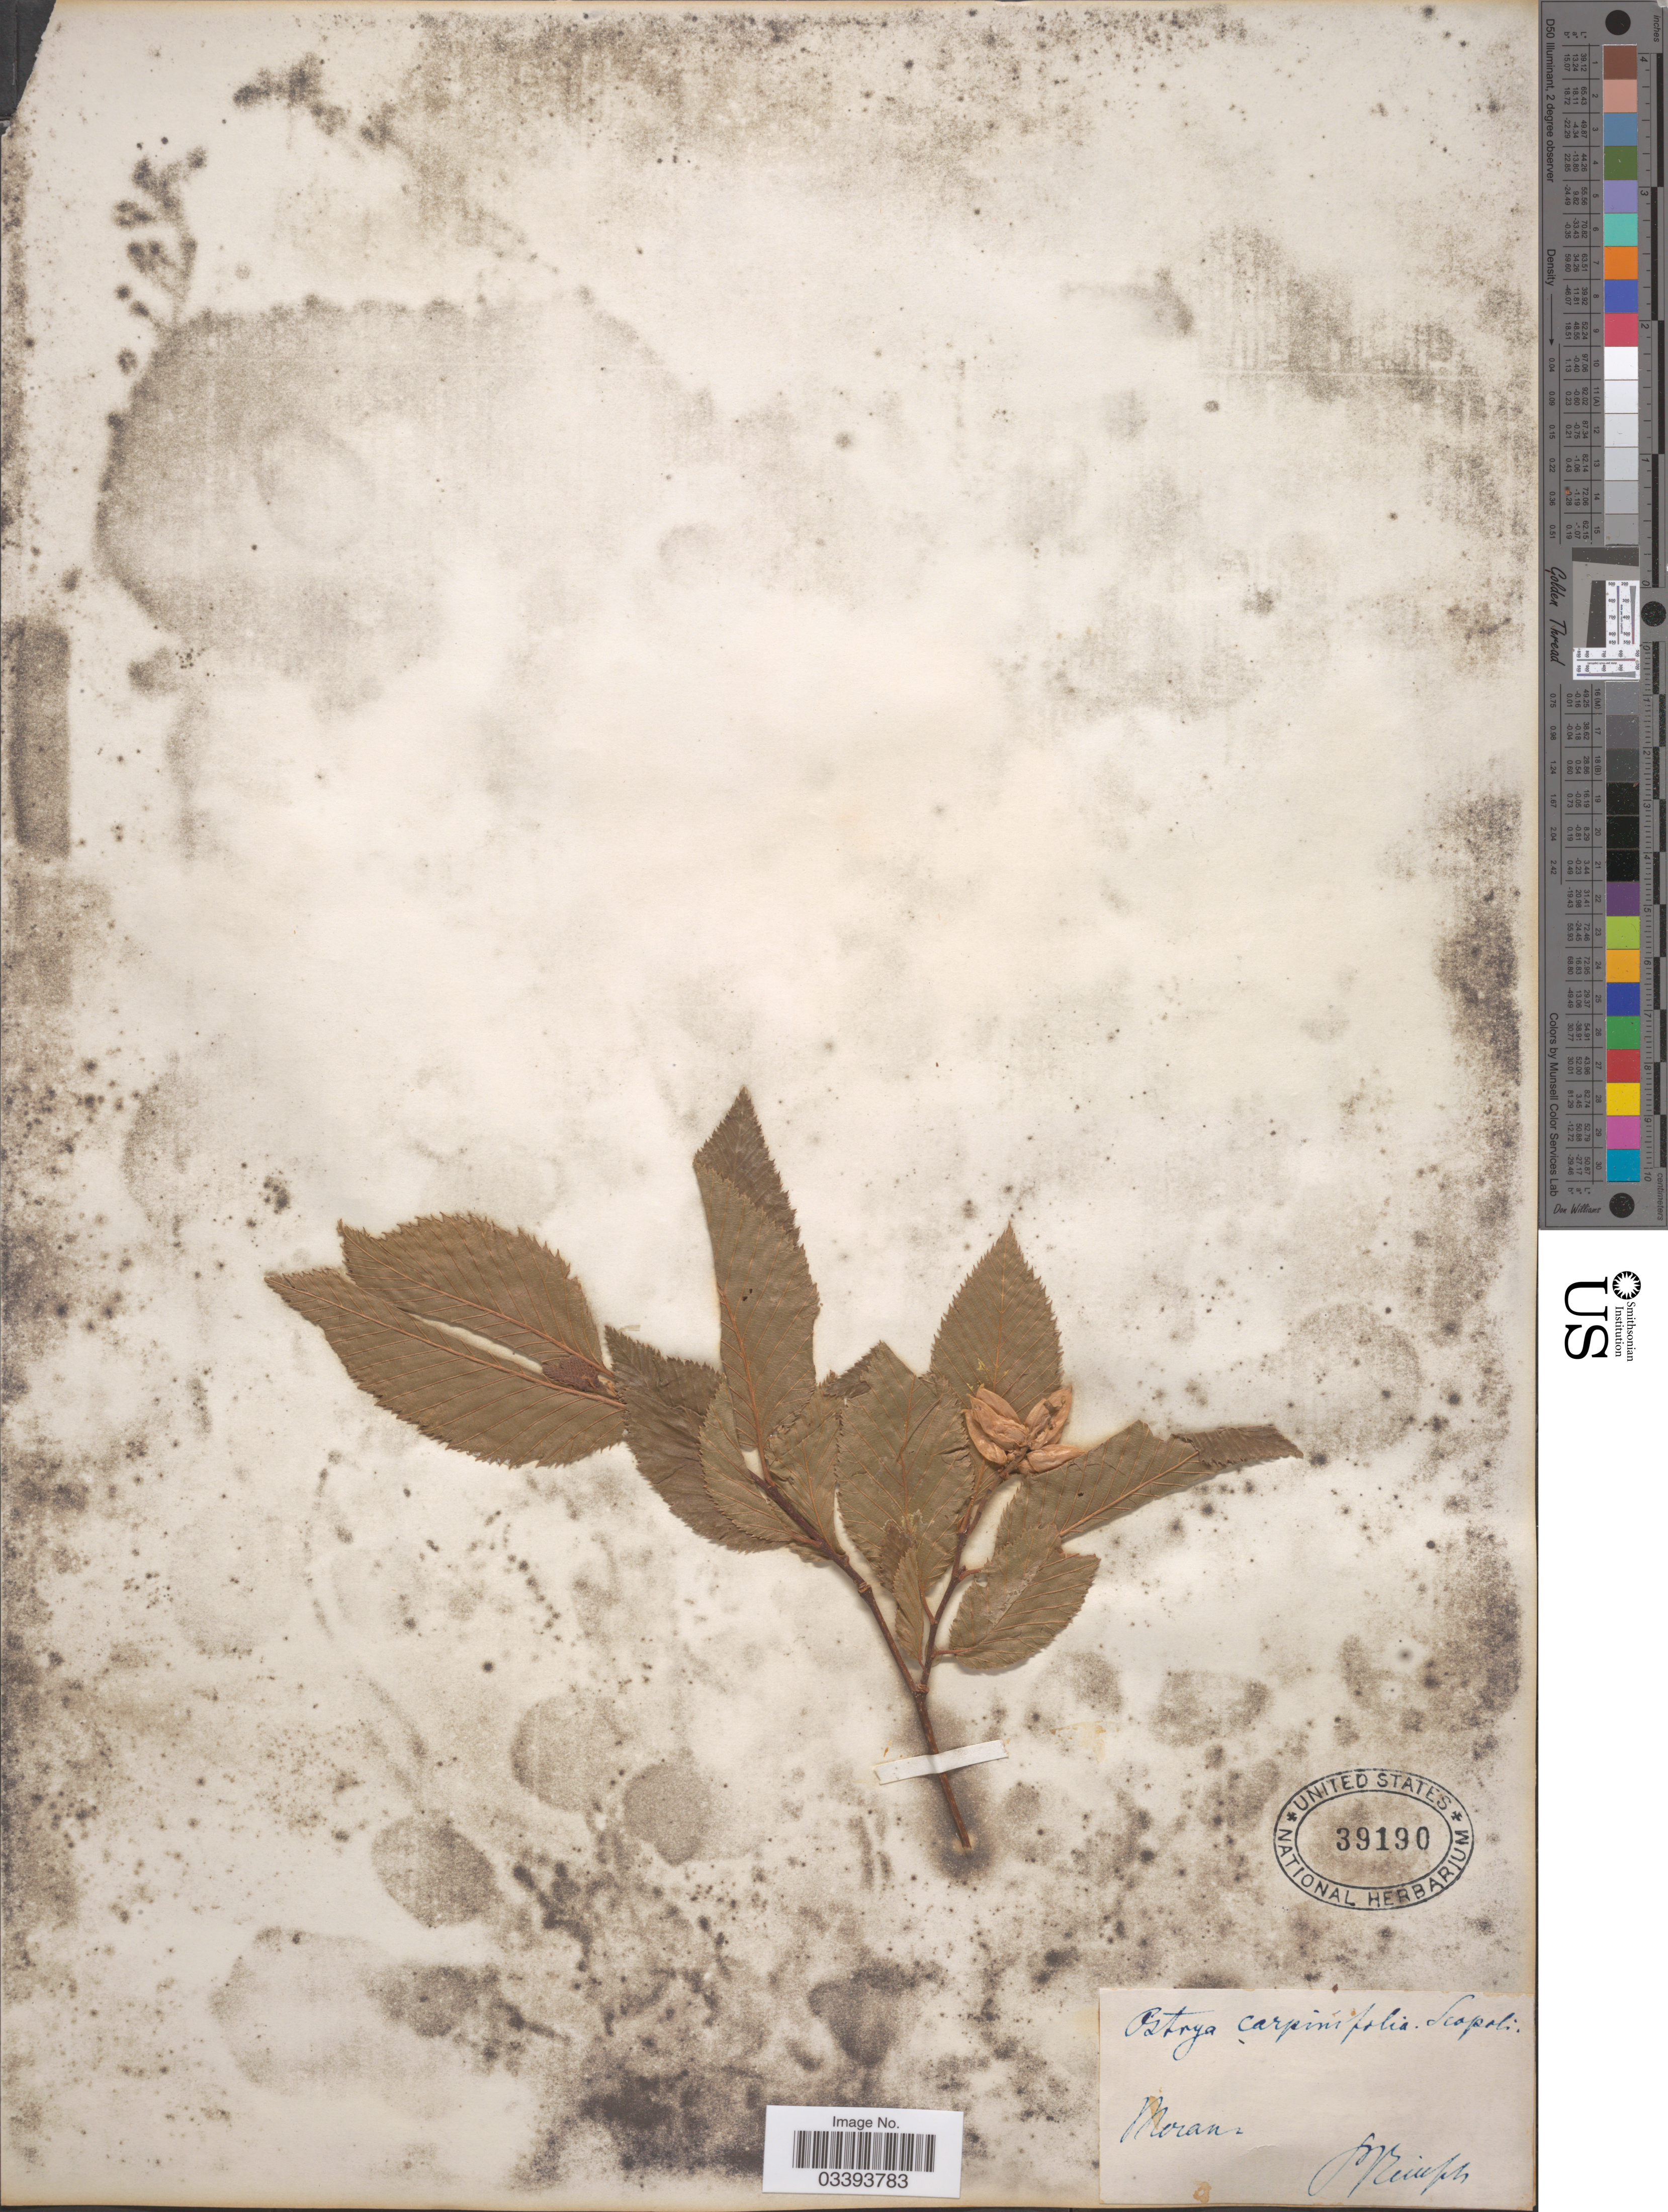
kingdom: Plantae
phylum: Tracheophyta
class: Magnoliopsida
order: Fagales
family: Betulaceae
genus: Ostrya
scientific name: Ostrya carpinifolia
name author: Scop.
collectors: P. Reinsch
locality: Moranz [interpreted].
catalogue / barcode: US 39190